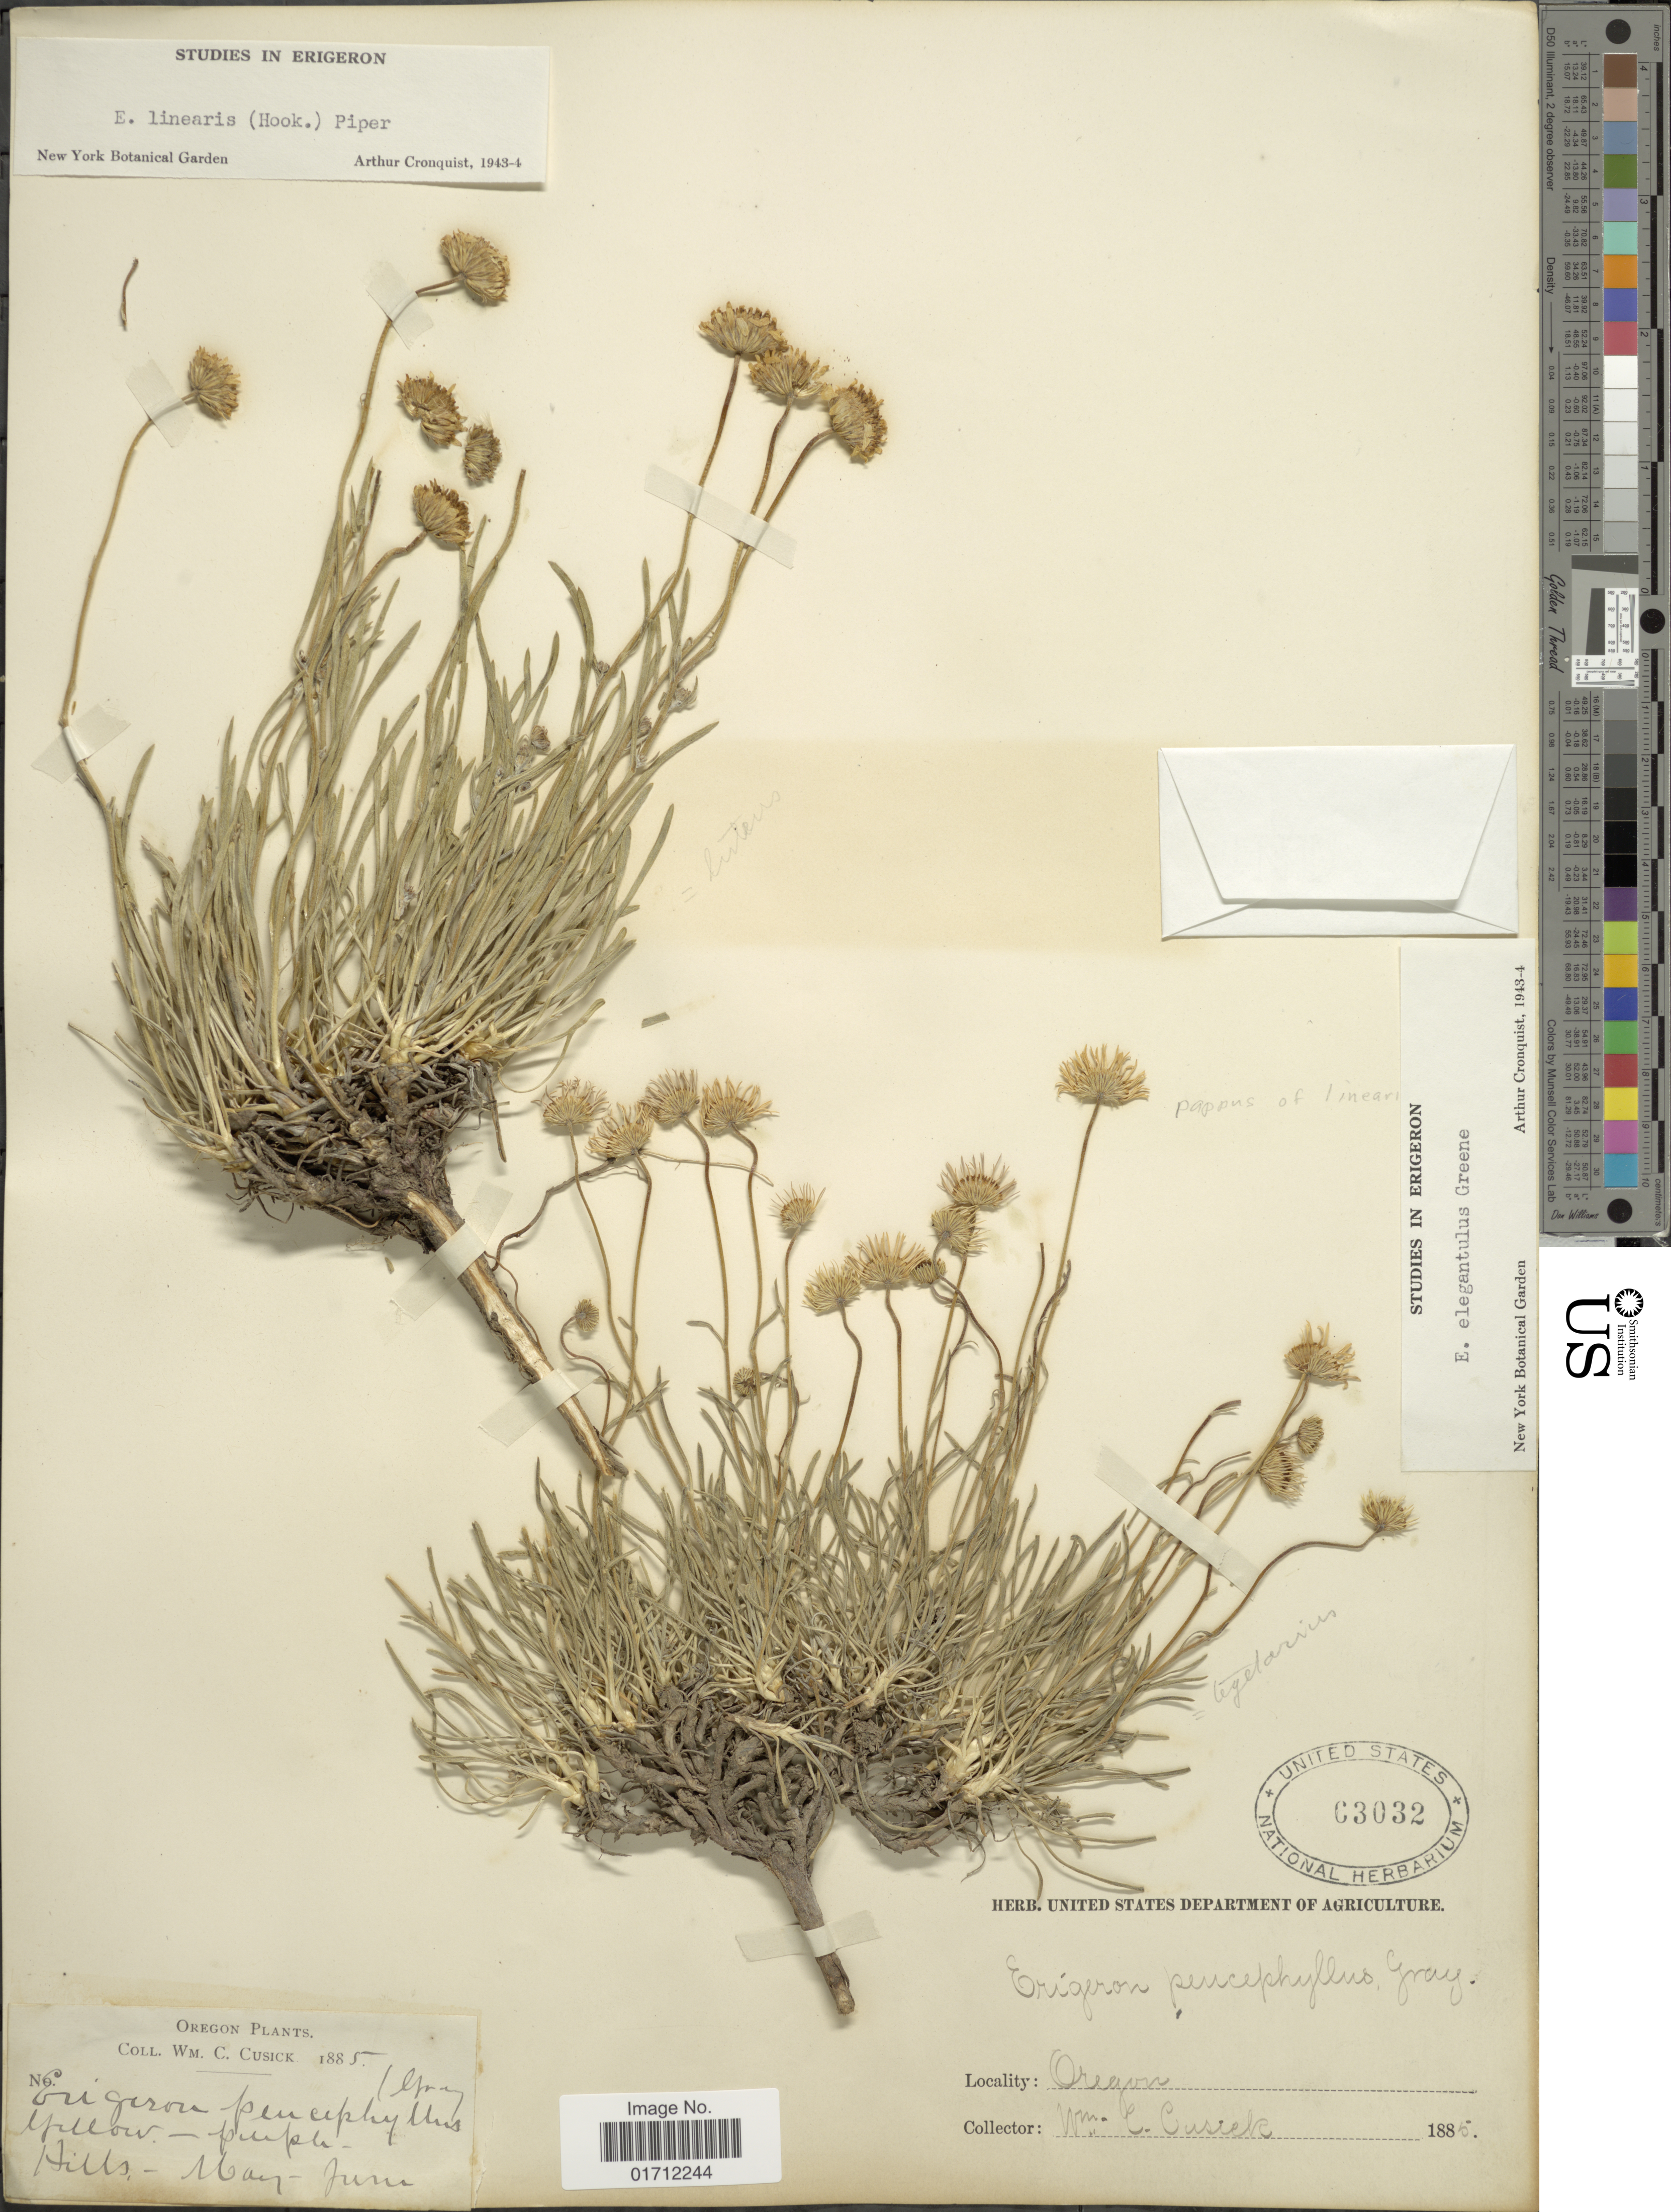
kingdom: Plantae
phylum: Tracheophyta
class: Magnoliopsida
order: Asterales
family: Asteraceae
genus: Erigeron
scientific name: Erigeron elegantulus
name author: Greene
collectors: W. C. Cusick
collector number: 6*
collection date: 1885-05/1885-06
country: United States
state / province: Oregon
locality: Oregon, Hills.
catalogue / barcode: US 63032